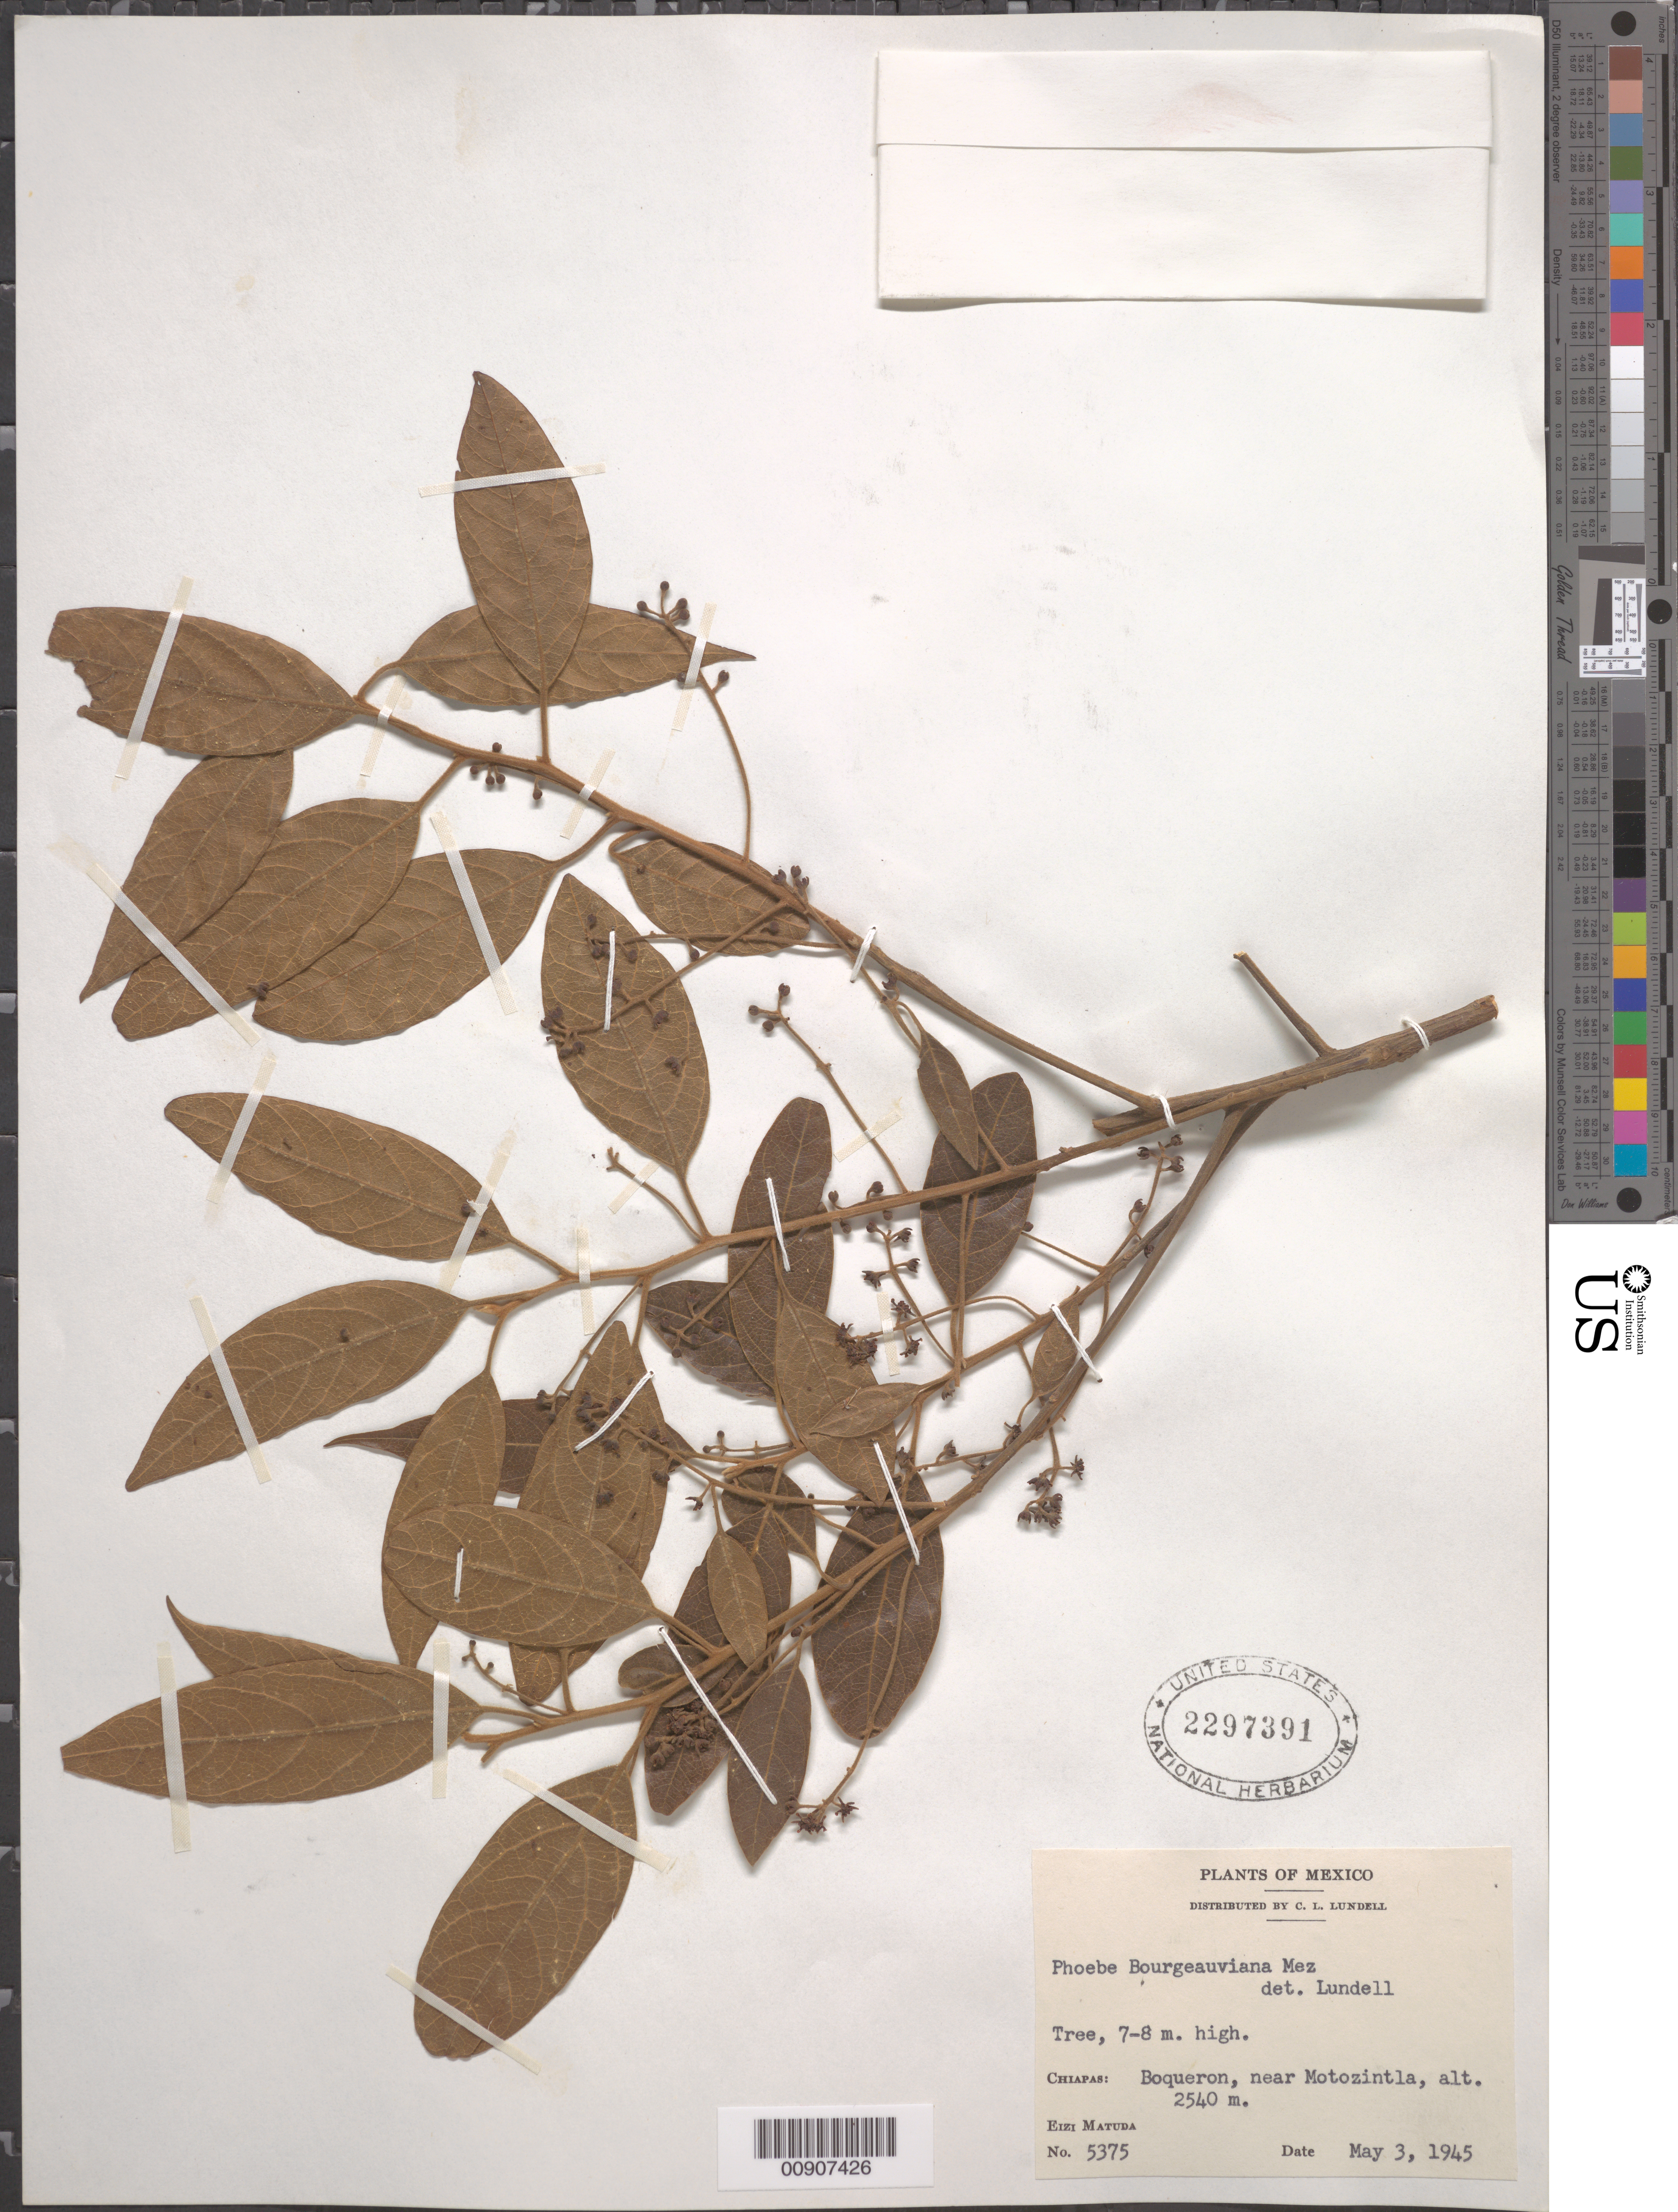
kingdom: Plantae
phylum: Tracheophyta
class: Magnoliopsida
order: Laurales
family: Lauraceae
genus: Phoebe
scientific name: Phoebe bourgeauviana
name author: Mez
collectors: E. Matuda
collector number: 5375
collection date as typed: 03 May 1945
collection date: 1945-05-03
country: Mexico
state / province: Chiapas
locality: Chiapas: Boqueron, near Motozintla.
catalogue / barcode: US 2297391